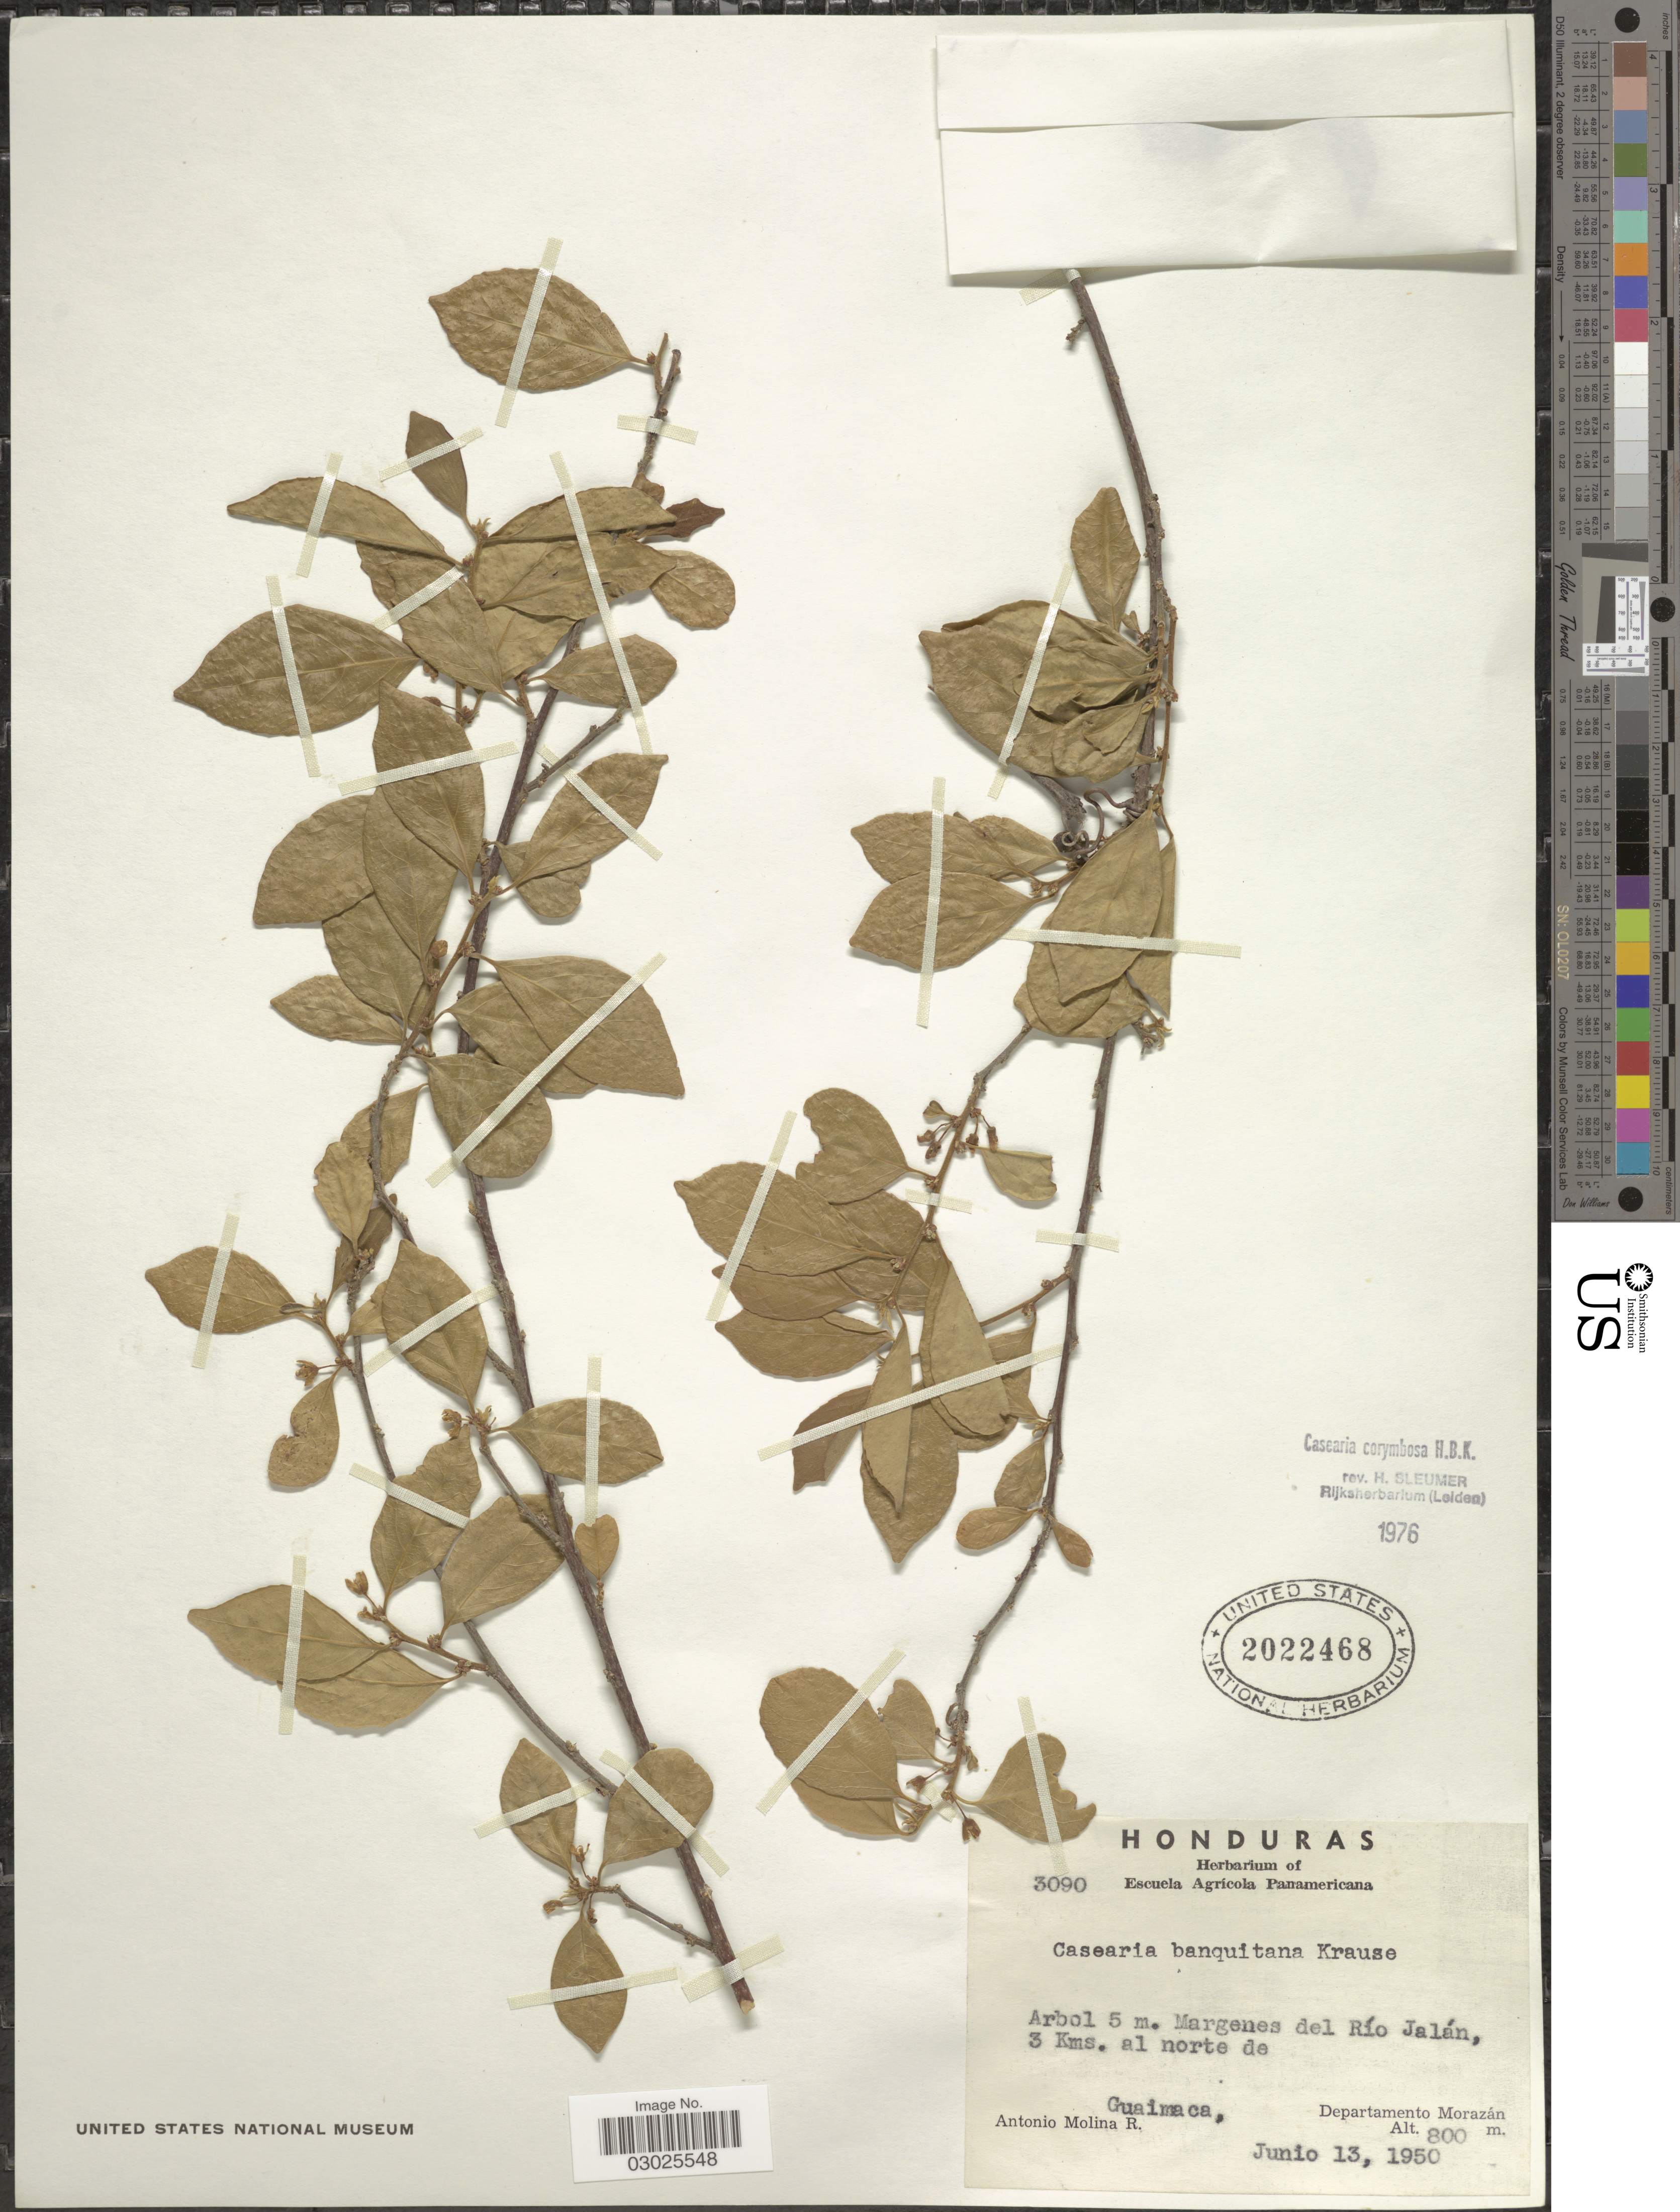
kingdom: Plantae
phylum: Tracheophyta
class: Magnoliopsida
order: Malpighiales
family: Salicaceae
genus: Casearia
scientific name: Casearia corymbosa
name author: Kunth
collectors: A. Molina R.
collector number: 3090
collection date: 1950-06-13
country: Honduras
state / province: Fco. Morazán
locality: Margenes del Río Jalán, 3 Kms. al norte de Guaimaca, Departamento Morazán.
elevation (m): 800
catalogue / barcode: US 2022468